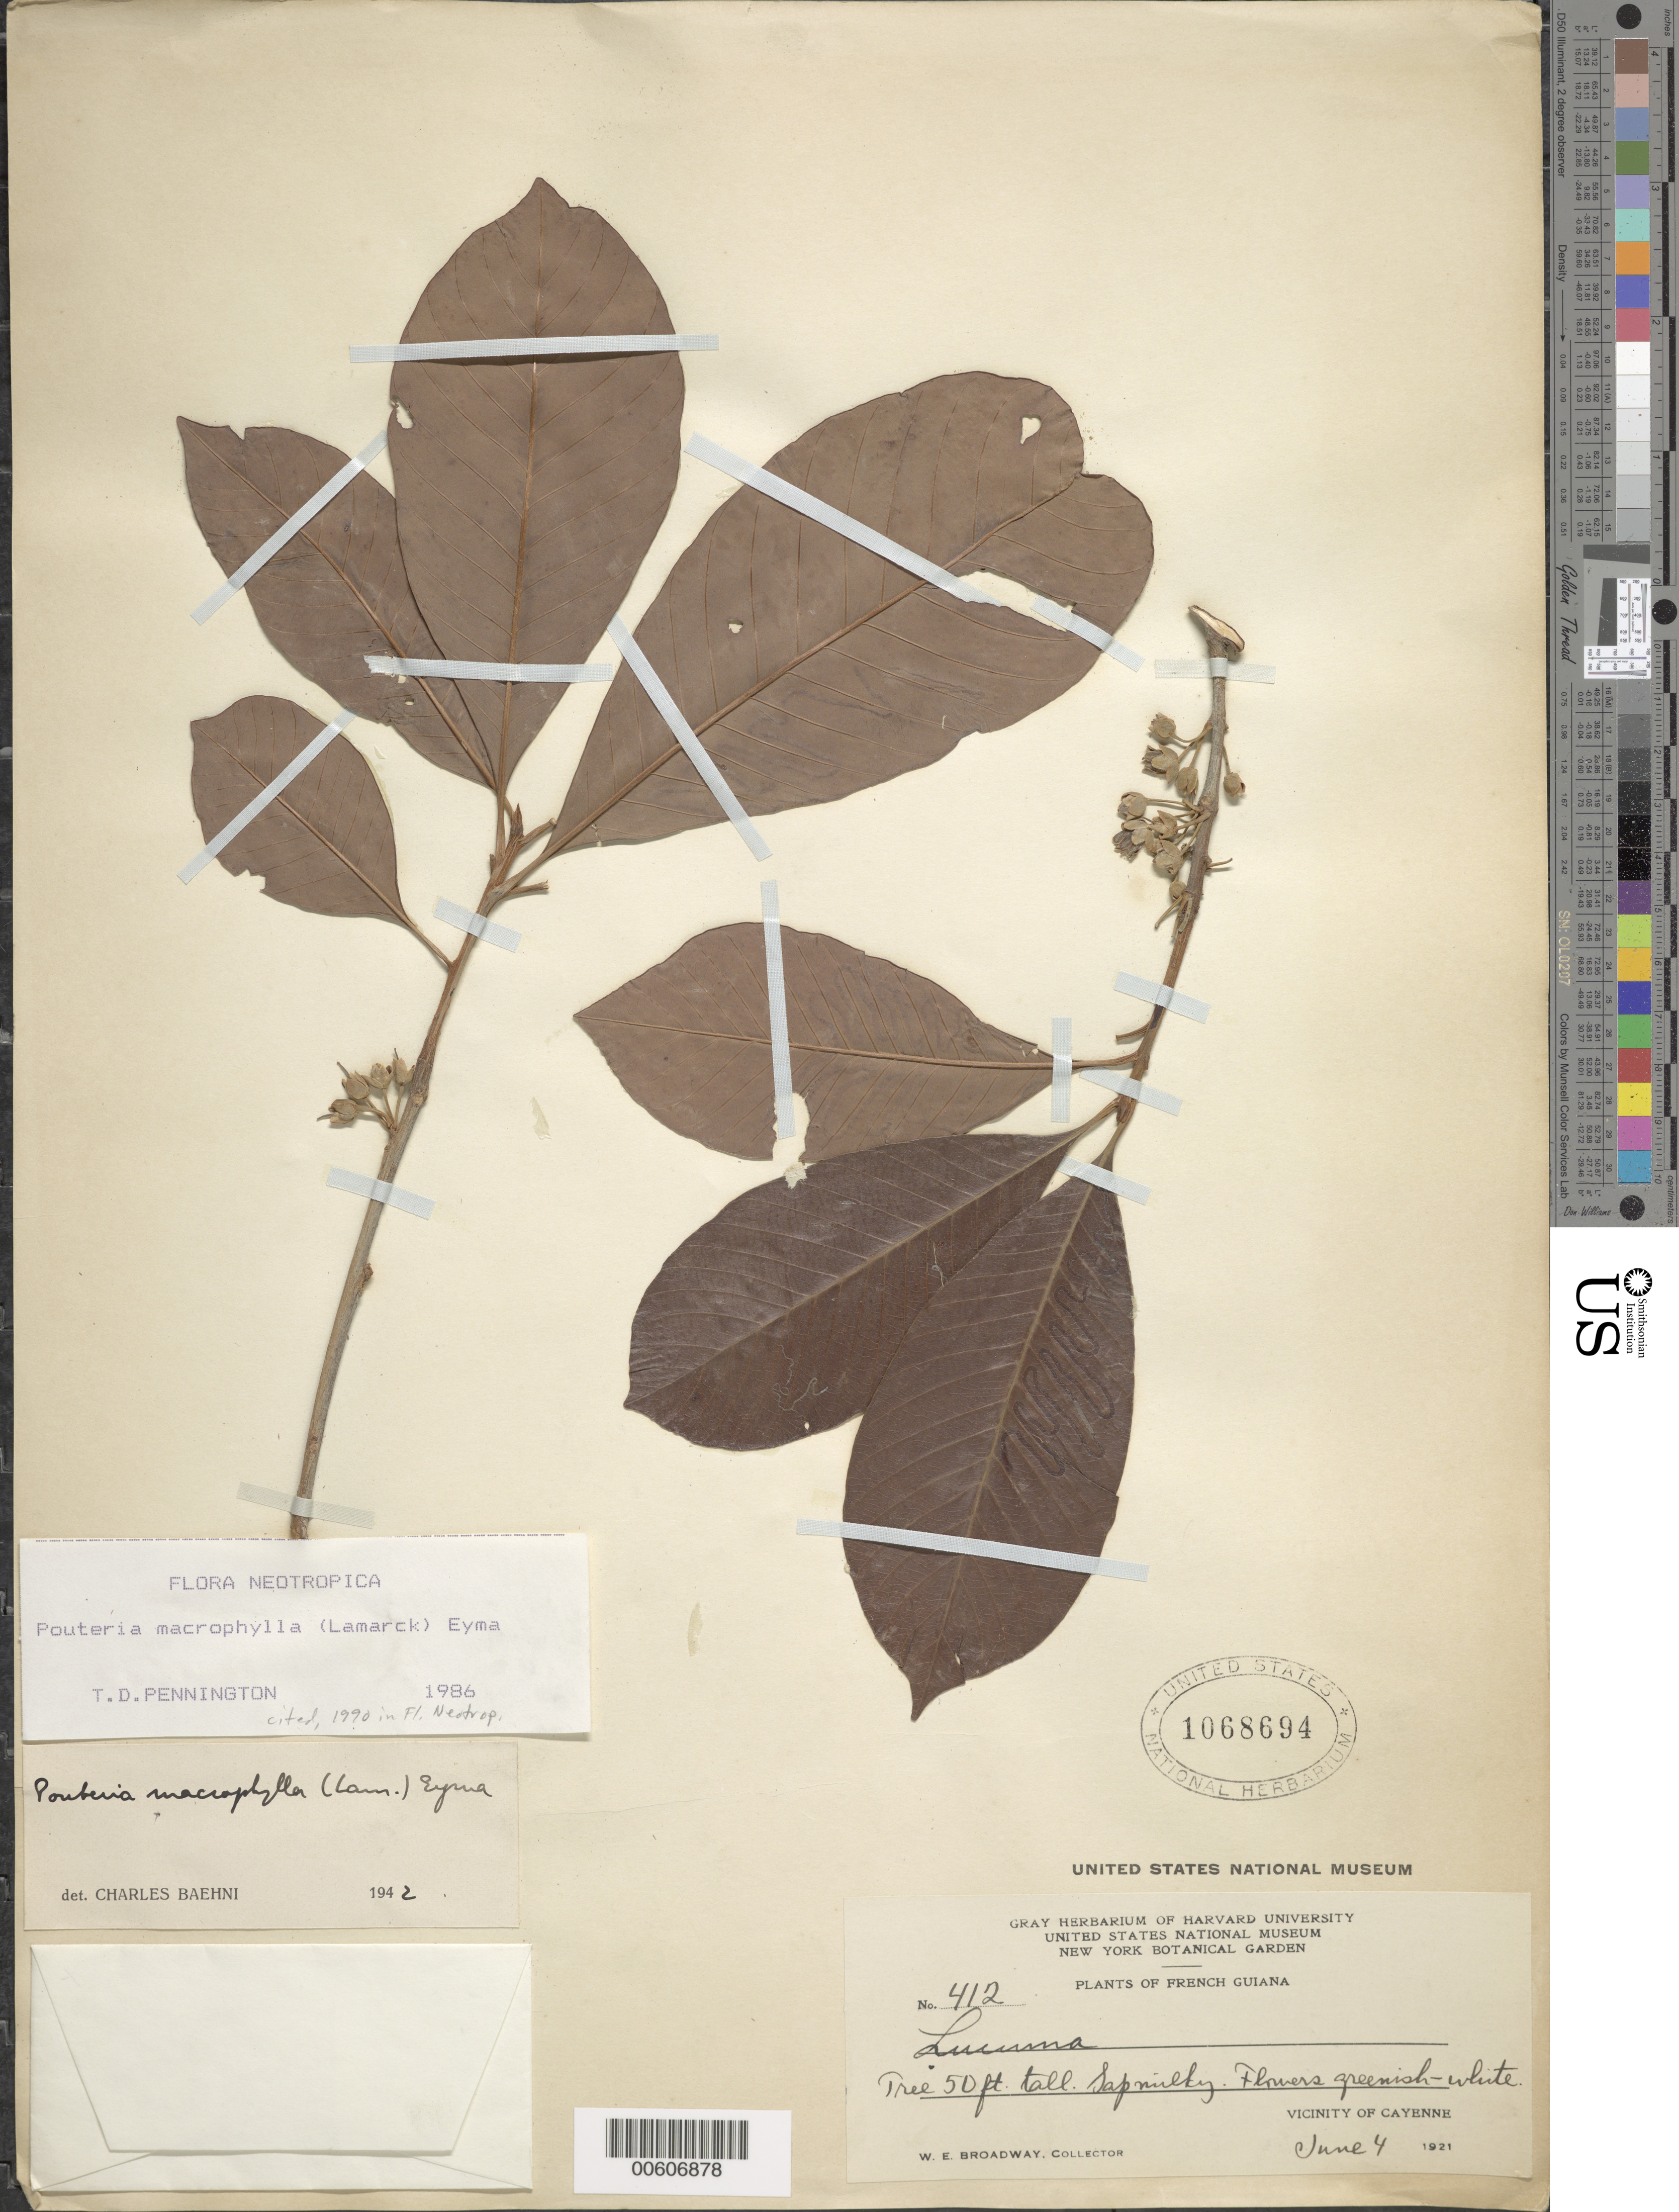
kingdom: Plantae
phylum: Tracheophyta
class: Magnoliopsida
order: Ericales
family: Sapotaceae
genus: Pouteria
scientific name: Pouteria macrophylla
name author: (Lam.) Eyma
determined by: Pennington, T. D., (K)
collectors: W. E. Broadway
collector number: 412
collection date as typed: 4-Jun-21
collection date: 1921-06-04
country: French Guiana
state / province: Cayenne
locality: Cayenne, vic.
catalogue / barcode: US 1068694